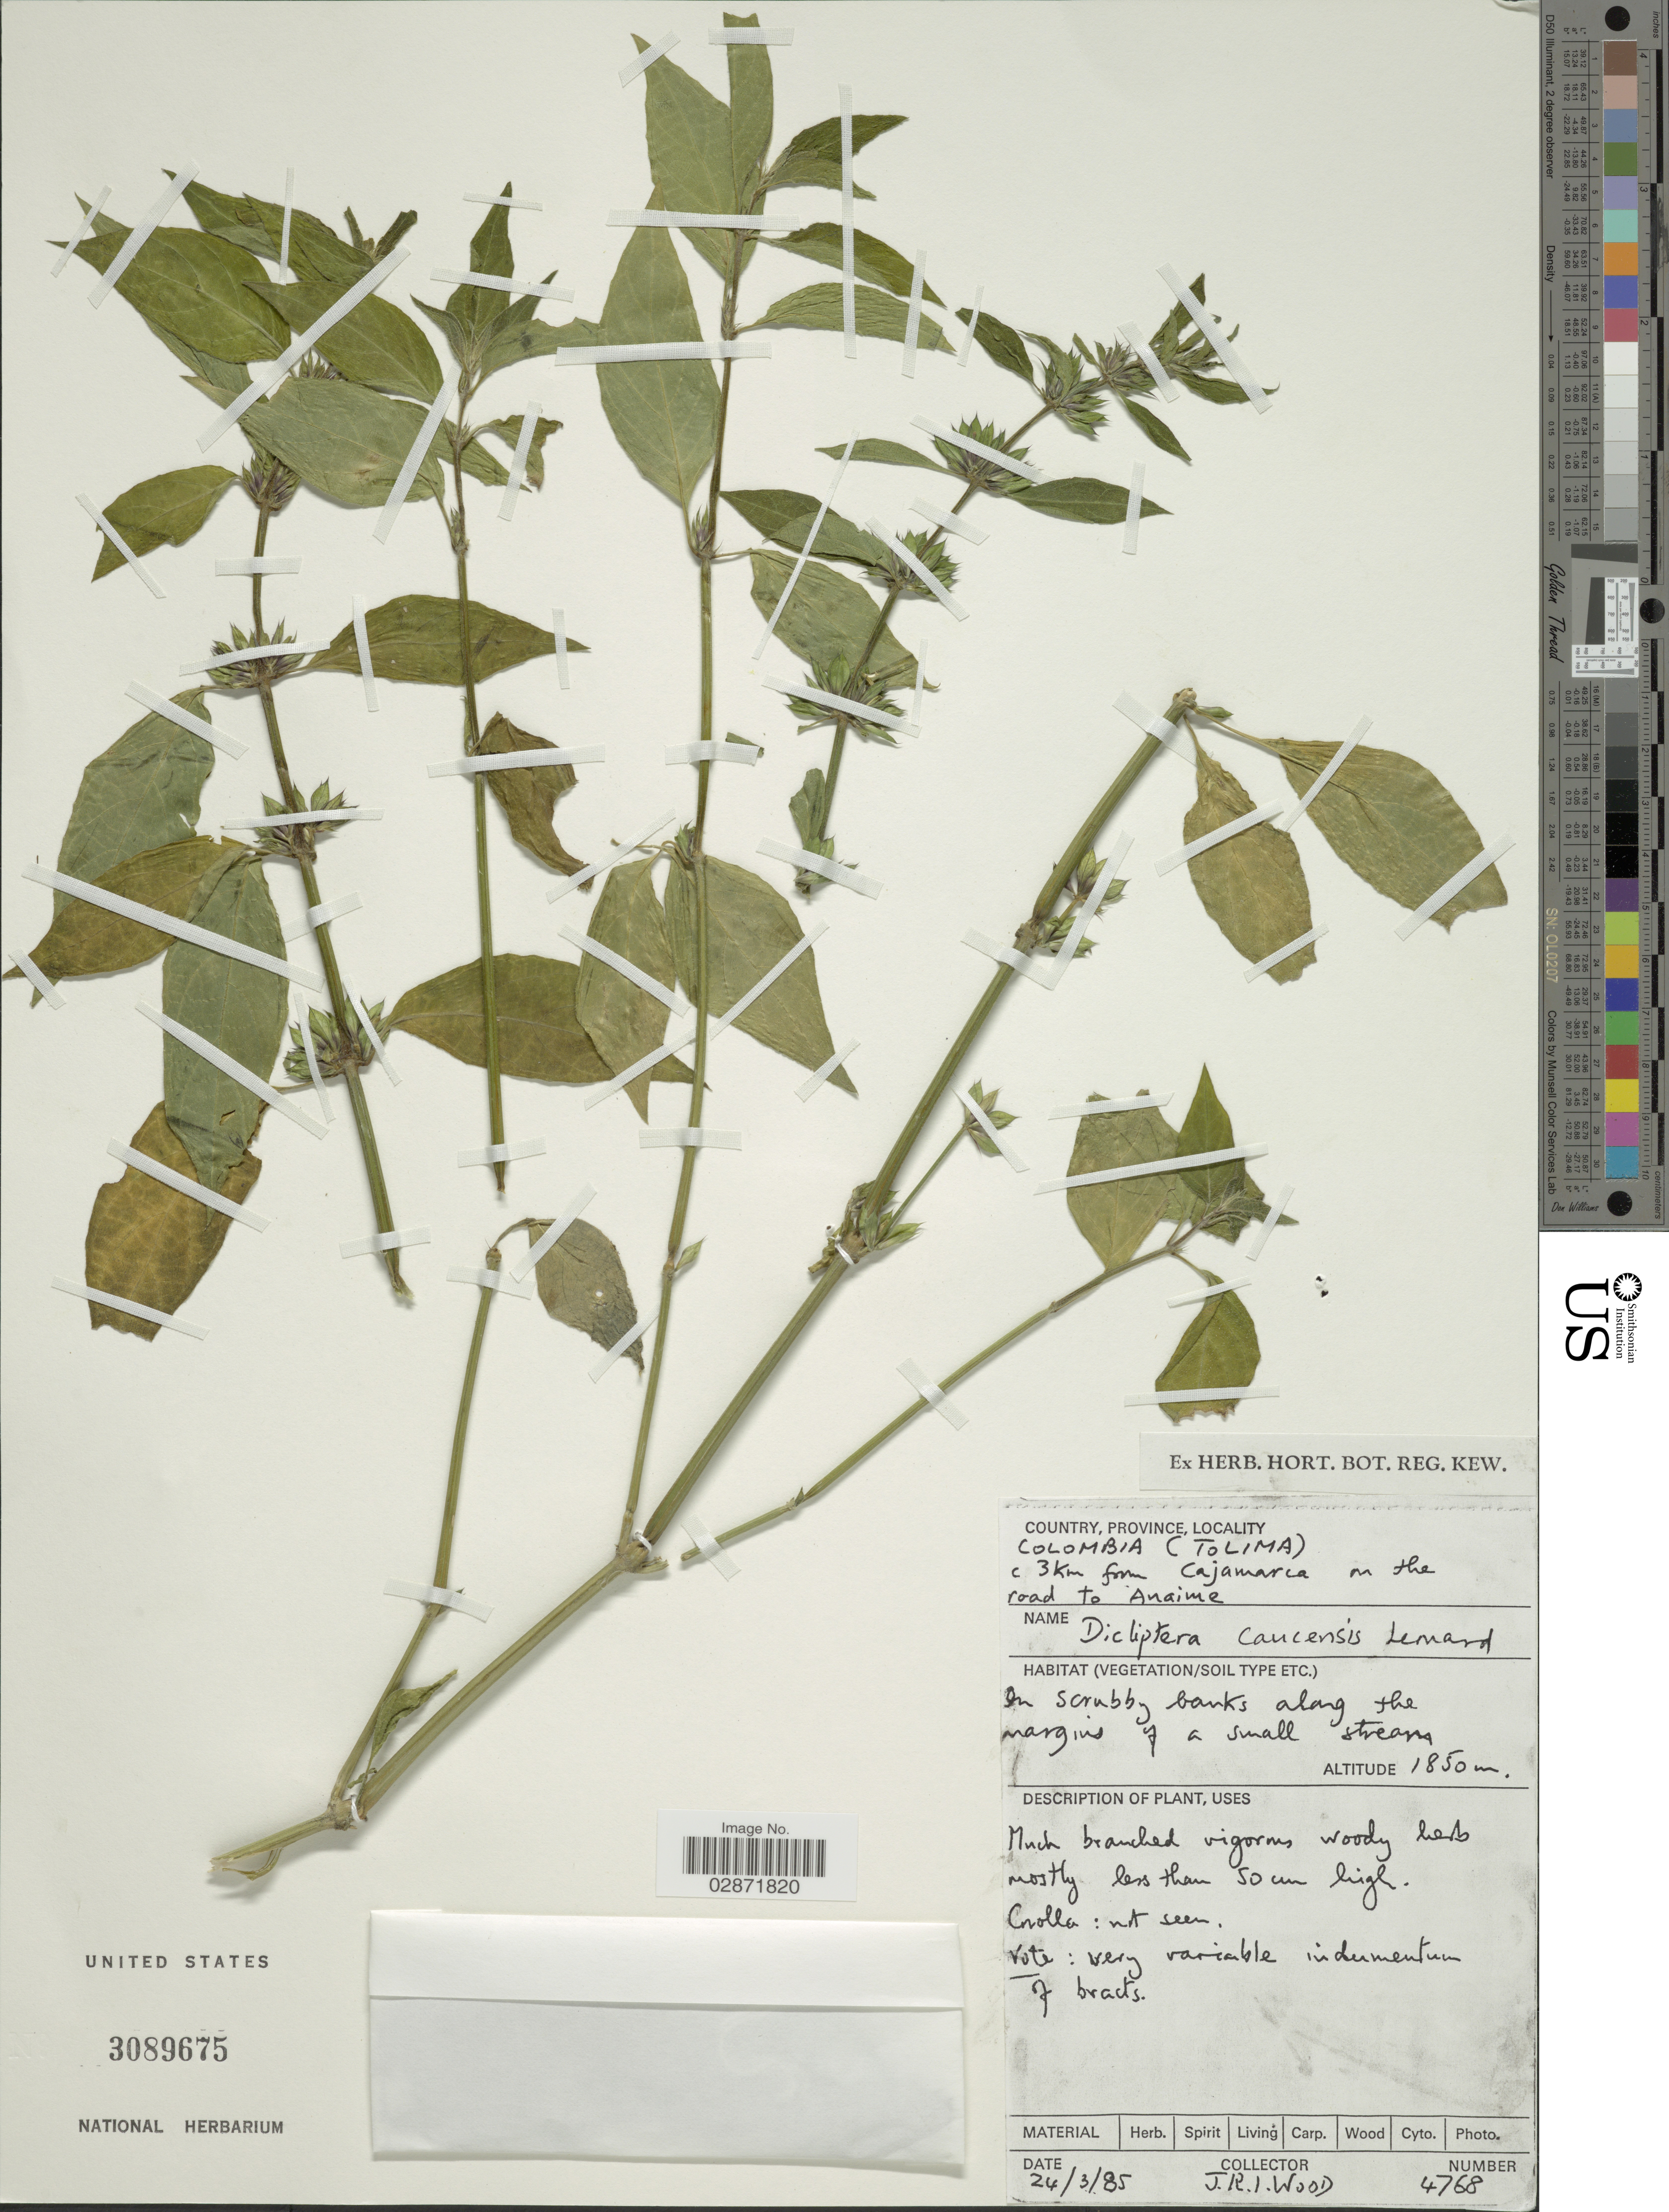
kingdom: Plantae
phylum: Tracheophyta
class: Magnoliopsida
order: Lamiales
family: Acanthaceae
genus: Dicliptera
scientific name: Dicliptera caucensis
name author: Leonard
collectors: J. R. I. Wood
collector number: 4768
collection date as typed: Transcribed d/m/y: 24/3/85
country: Colombia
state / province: Tolima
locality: C 3 km from Cajamarca on the road to Anaime.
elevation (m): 1850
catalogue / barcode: US 3089675